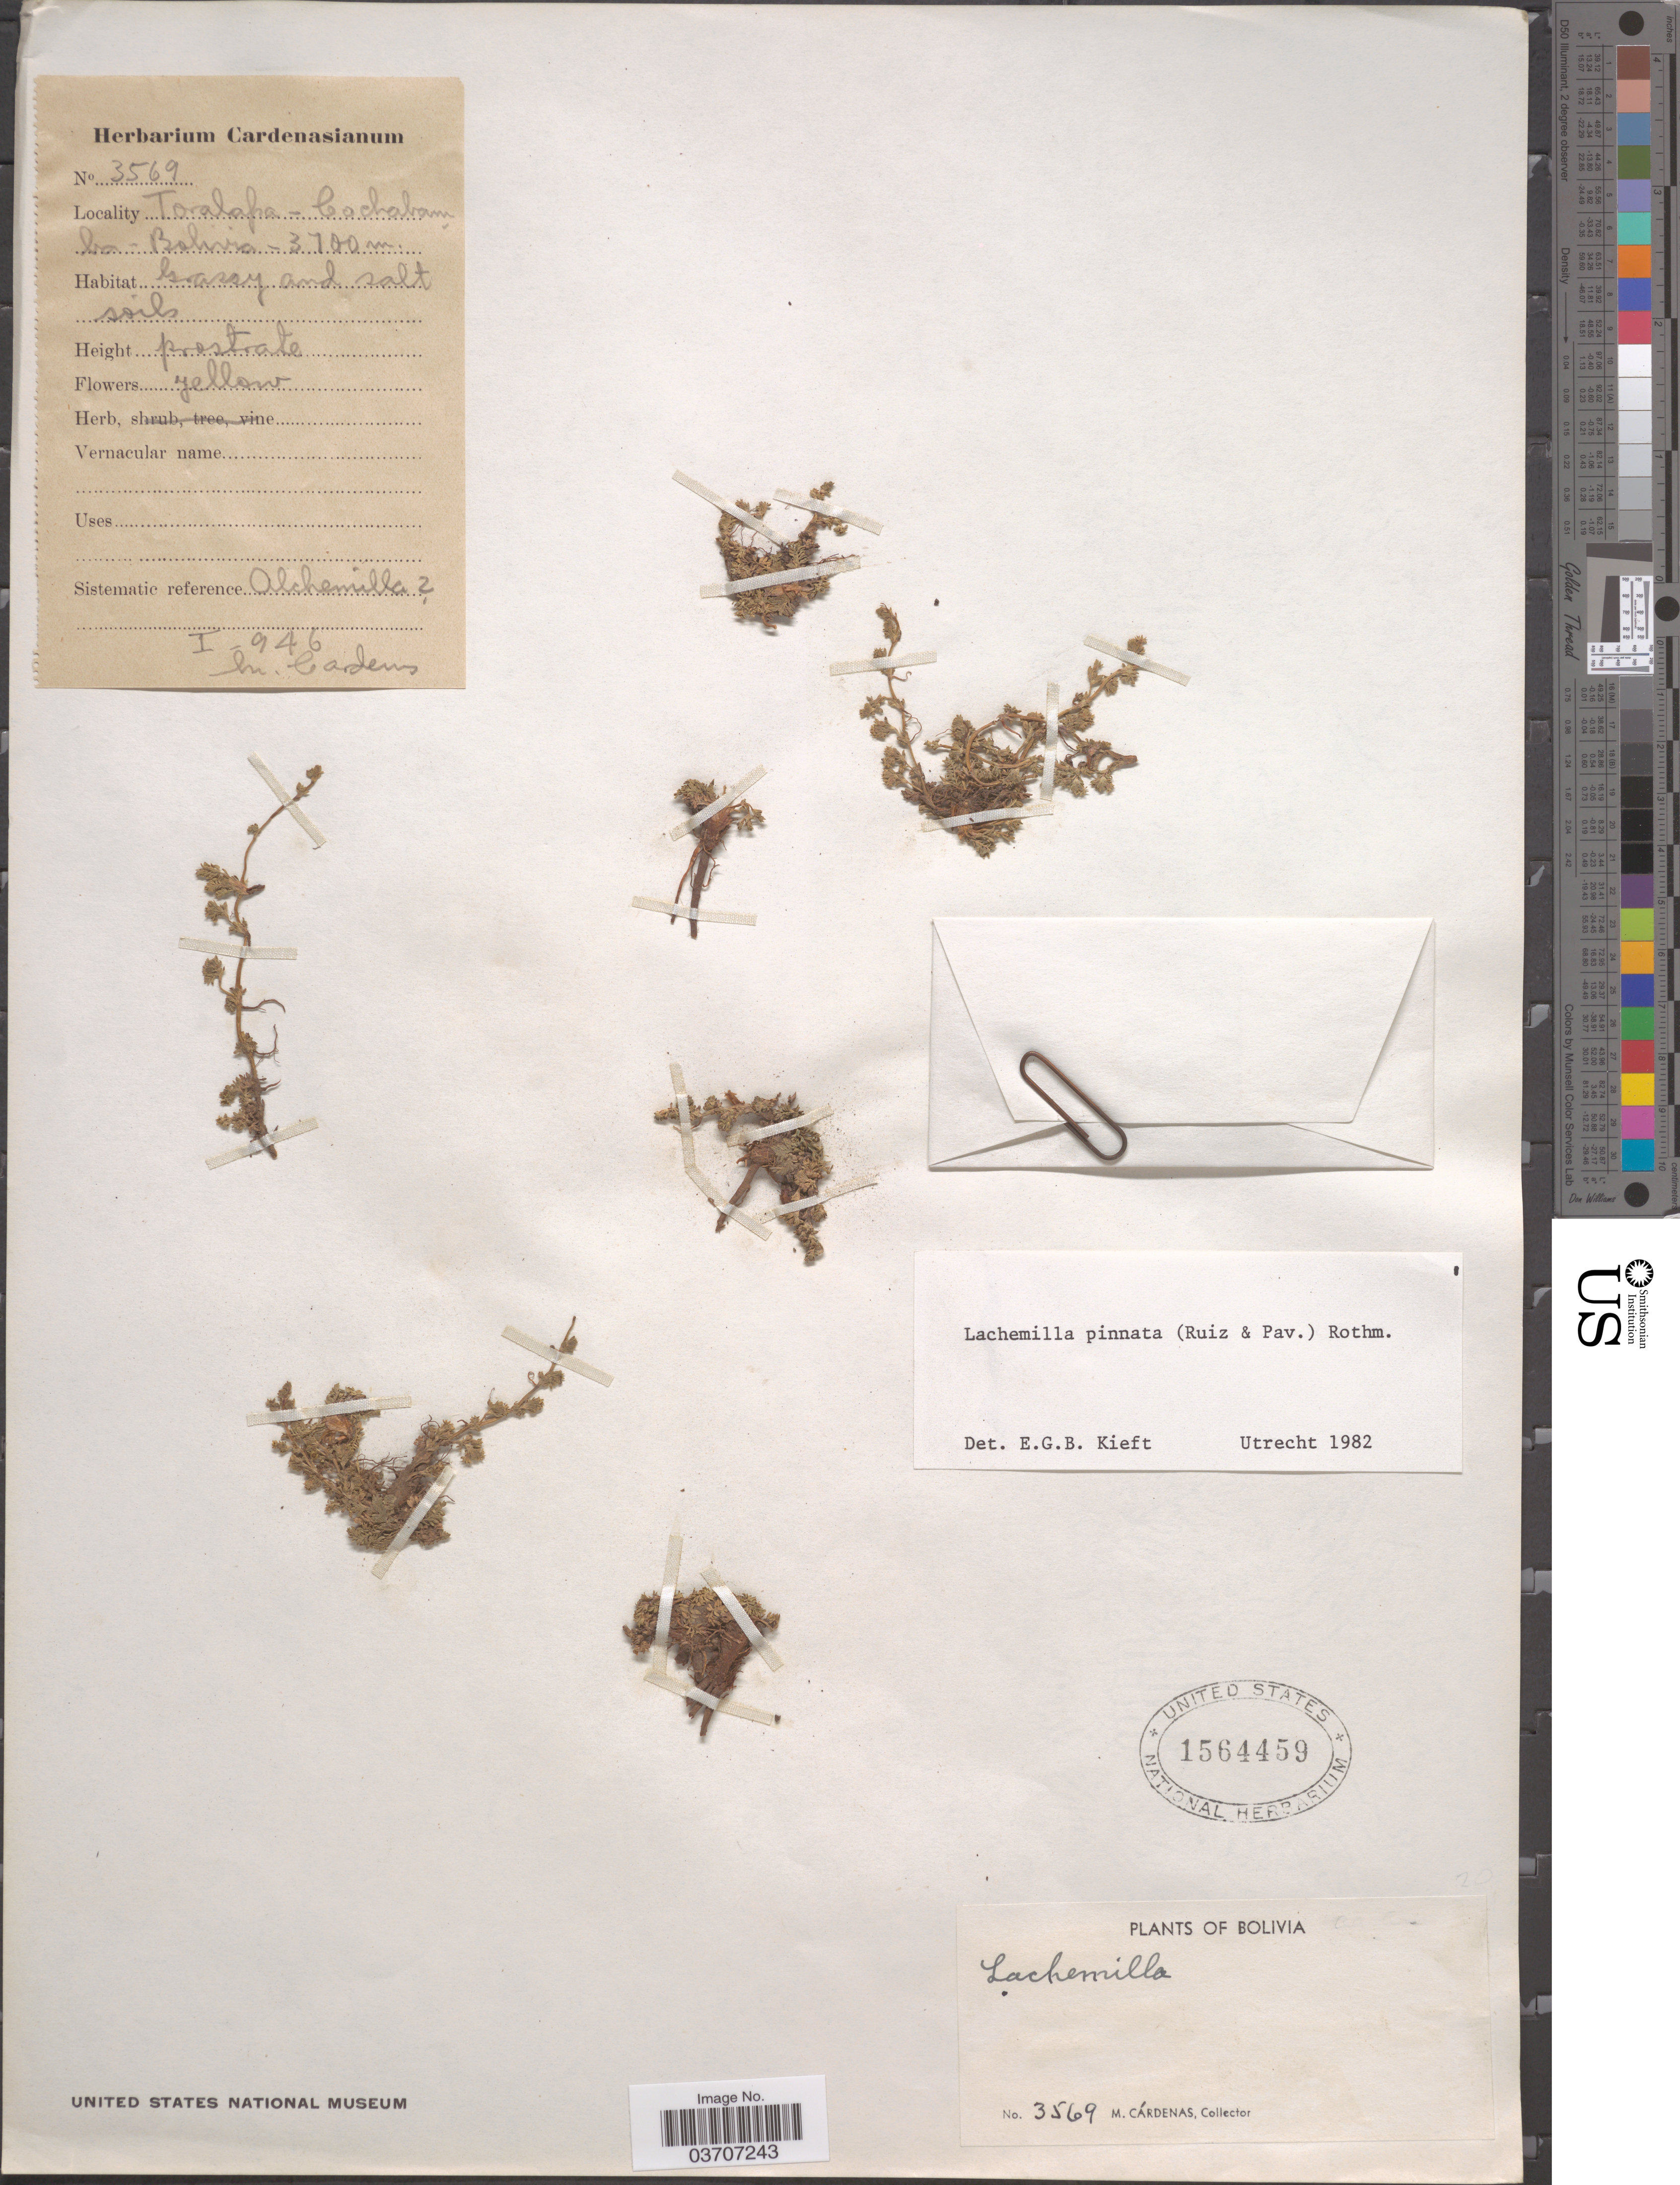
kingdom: Plantae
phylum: Tracheophyta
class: Magnoliopsida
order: Rosales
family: Rosaceae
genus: Lachemilla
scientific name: Lachemilla pinnata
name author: (Ruiz & Pav.) Rothm.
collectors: M. Cárdenas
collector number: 3569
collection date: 1946-01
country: Bolivia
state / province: Cochabamba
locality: Toralapa.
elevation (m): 3700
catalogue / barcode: US 1564459